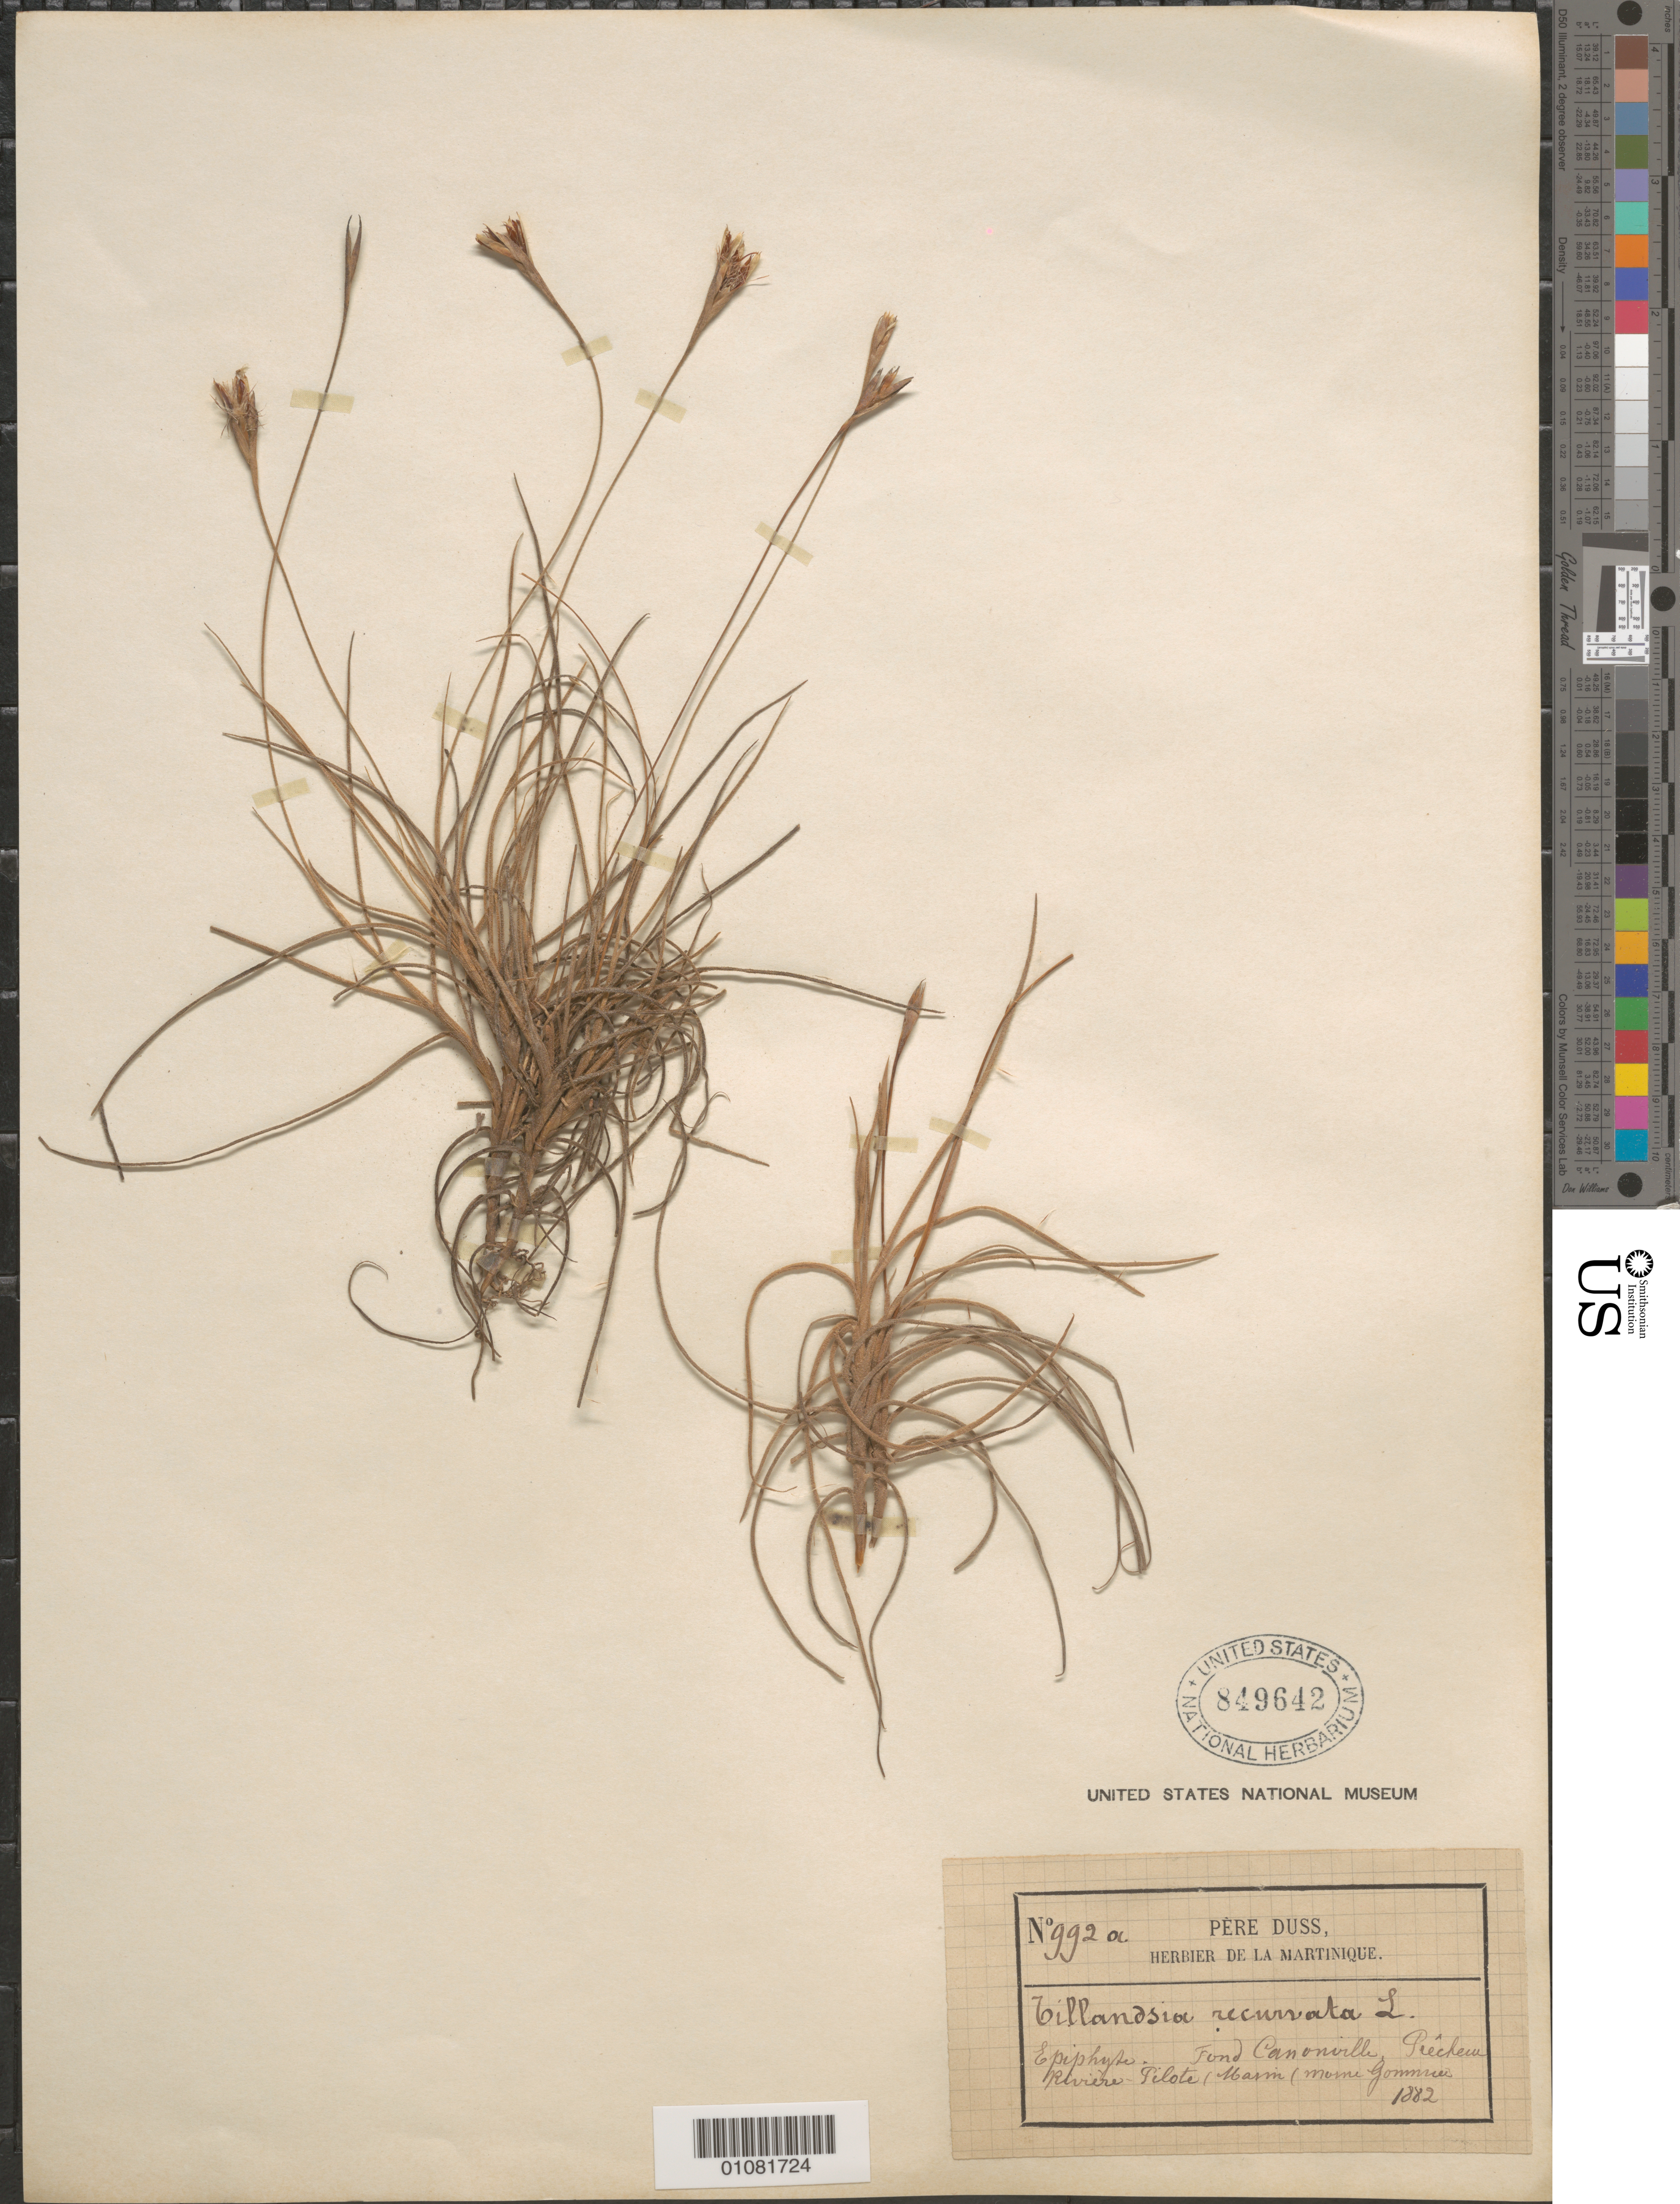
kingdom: Plantae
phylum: Tracheophyta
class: Liliopsida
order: Poales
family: Bromeliaceae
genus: Tillandsia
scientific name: Tillandsia recurvata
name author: L.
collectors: Père Duss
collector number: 992a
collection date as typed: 1882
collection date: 1882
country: Martinique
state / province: Le Marin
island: Martinique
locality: Fond Canonville, Prêcheur Rivière, Pilote Marin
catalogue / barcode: US 849642